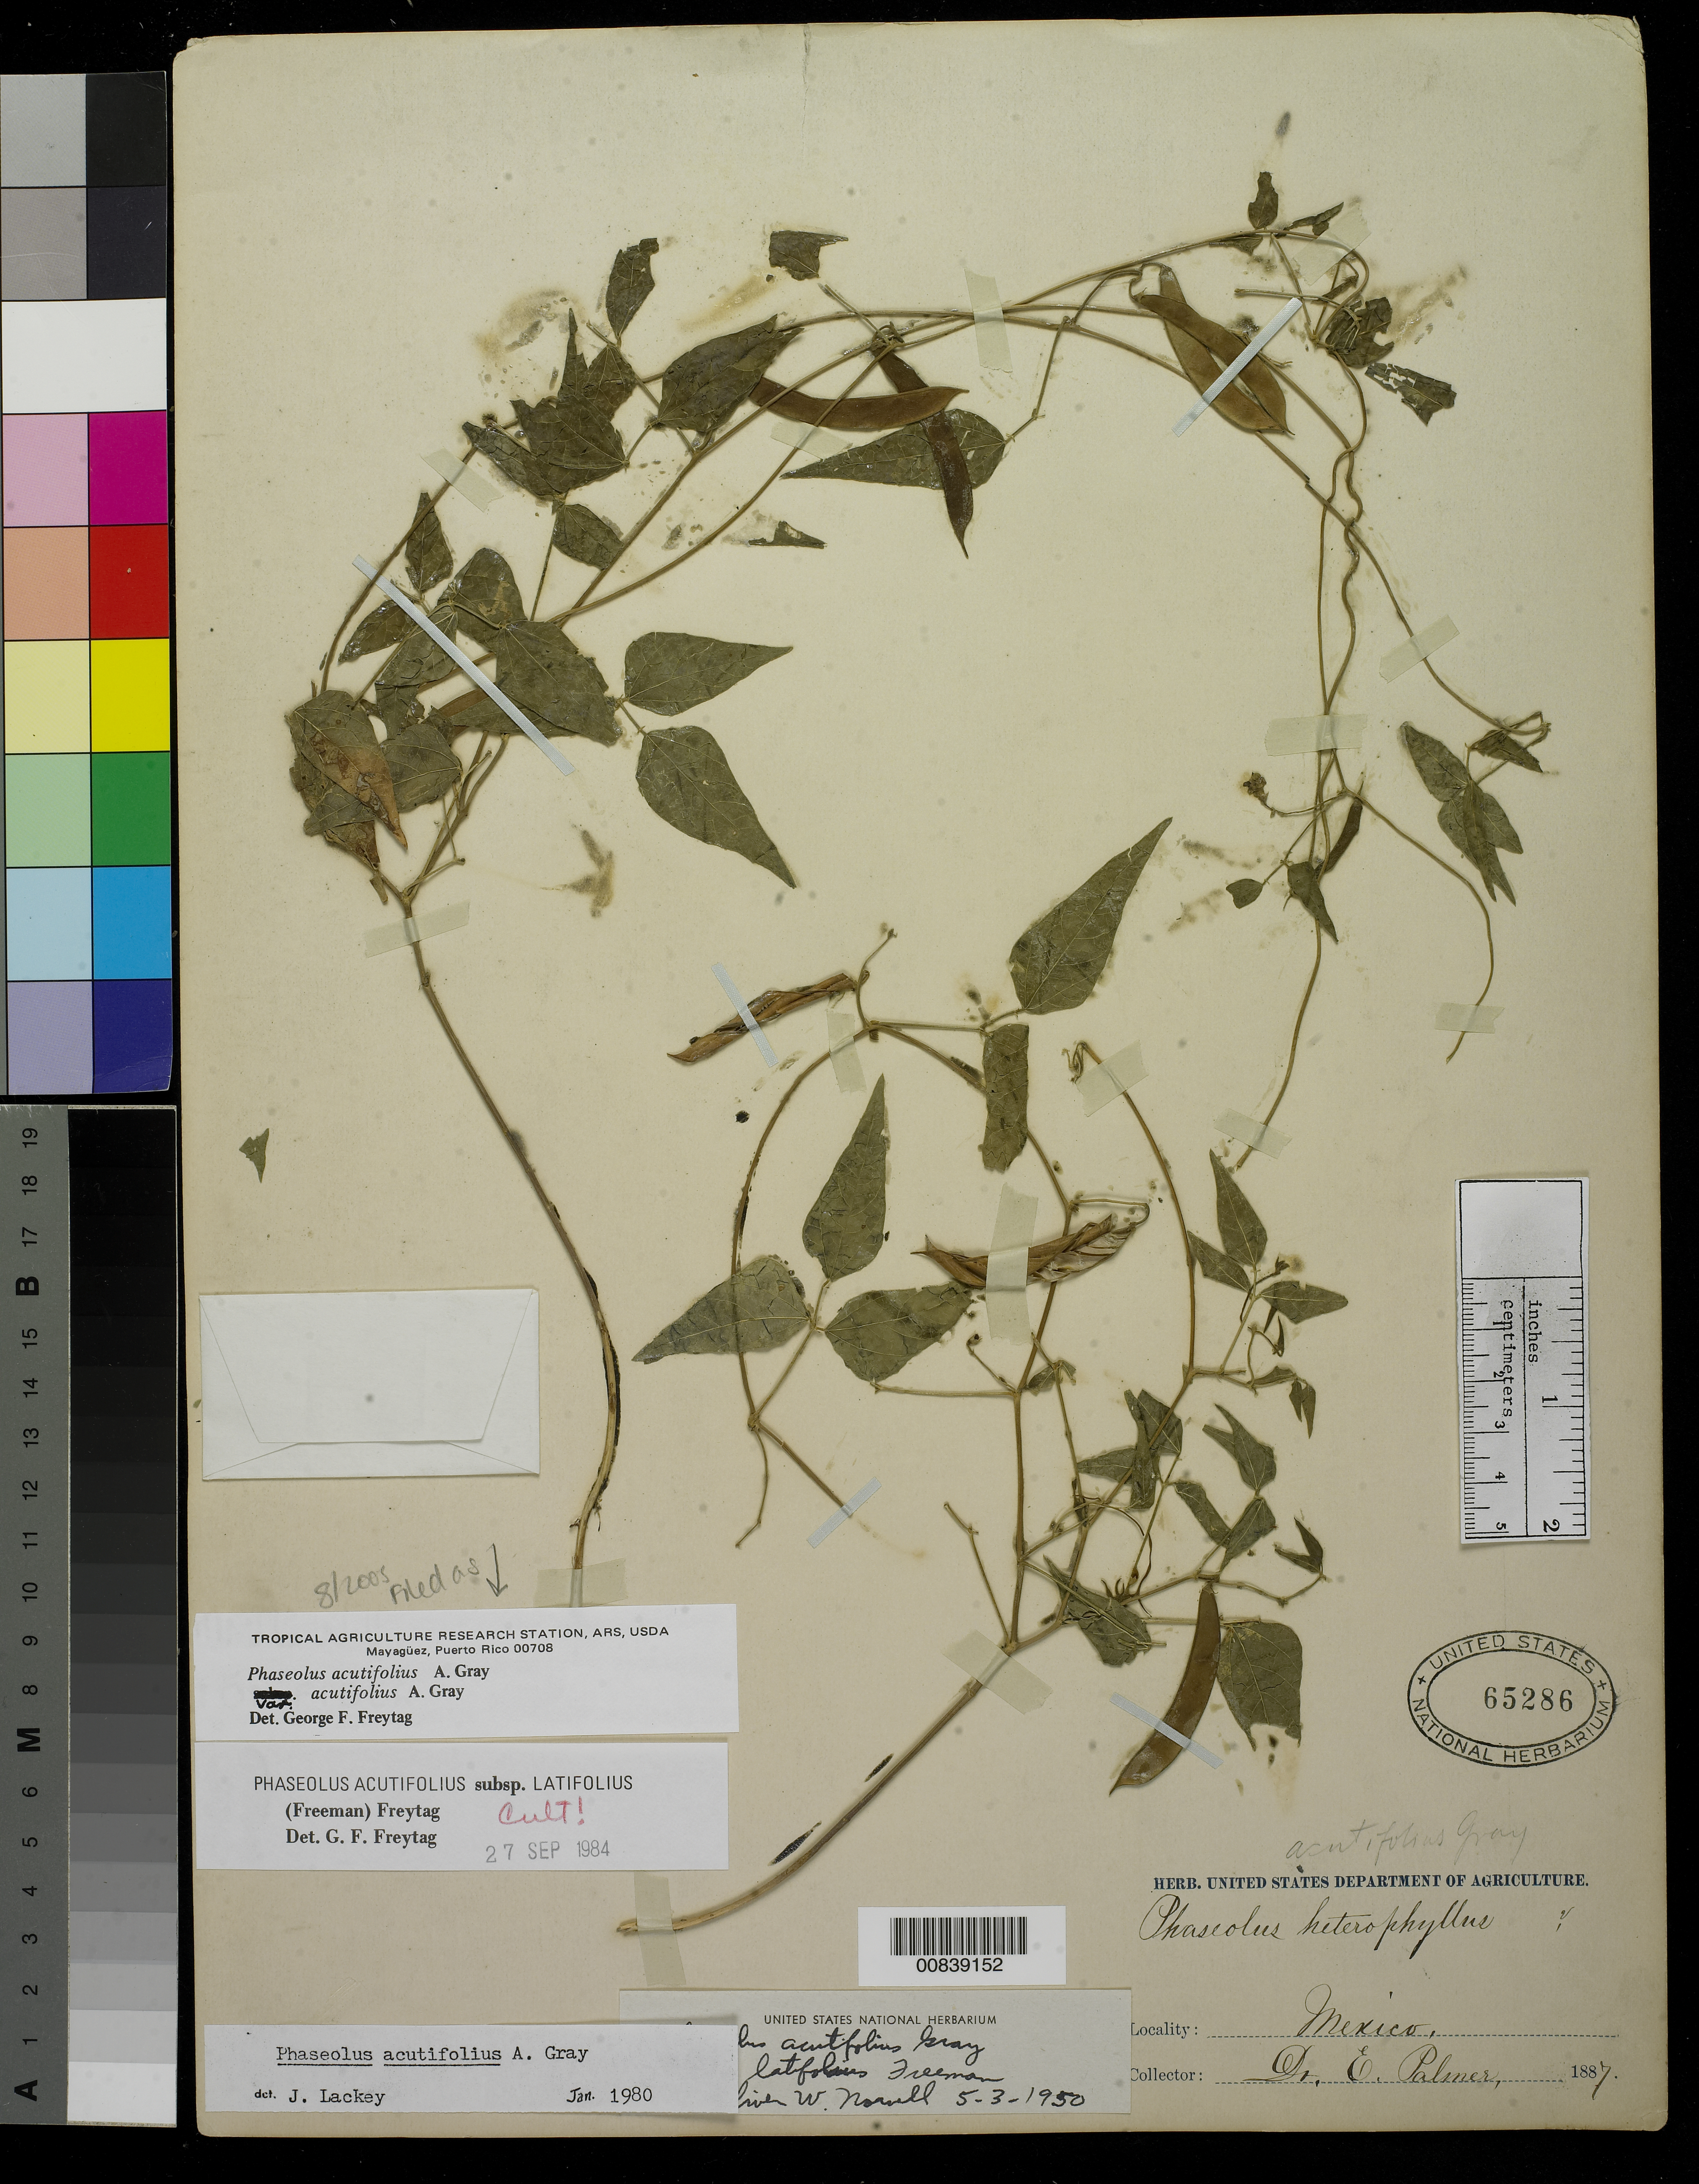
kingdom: Plantae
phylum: Tracheophyta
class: Magnoliopsida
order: Fabales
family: Fabaceae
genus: Phaseolus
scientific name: Phaseolus acutifolius var. acutifolius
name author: A. Gray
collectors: E. Palmer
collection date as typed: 1887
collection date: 1887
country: Mexico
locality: Mexico.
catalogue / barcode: US 65286